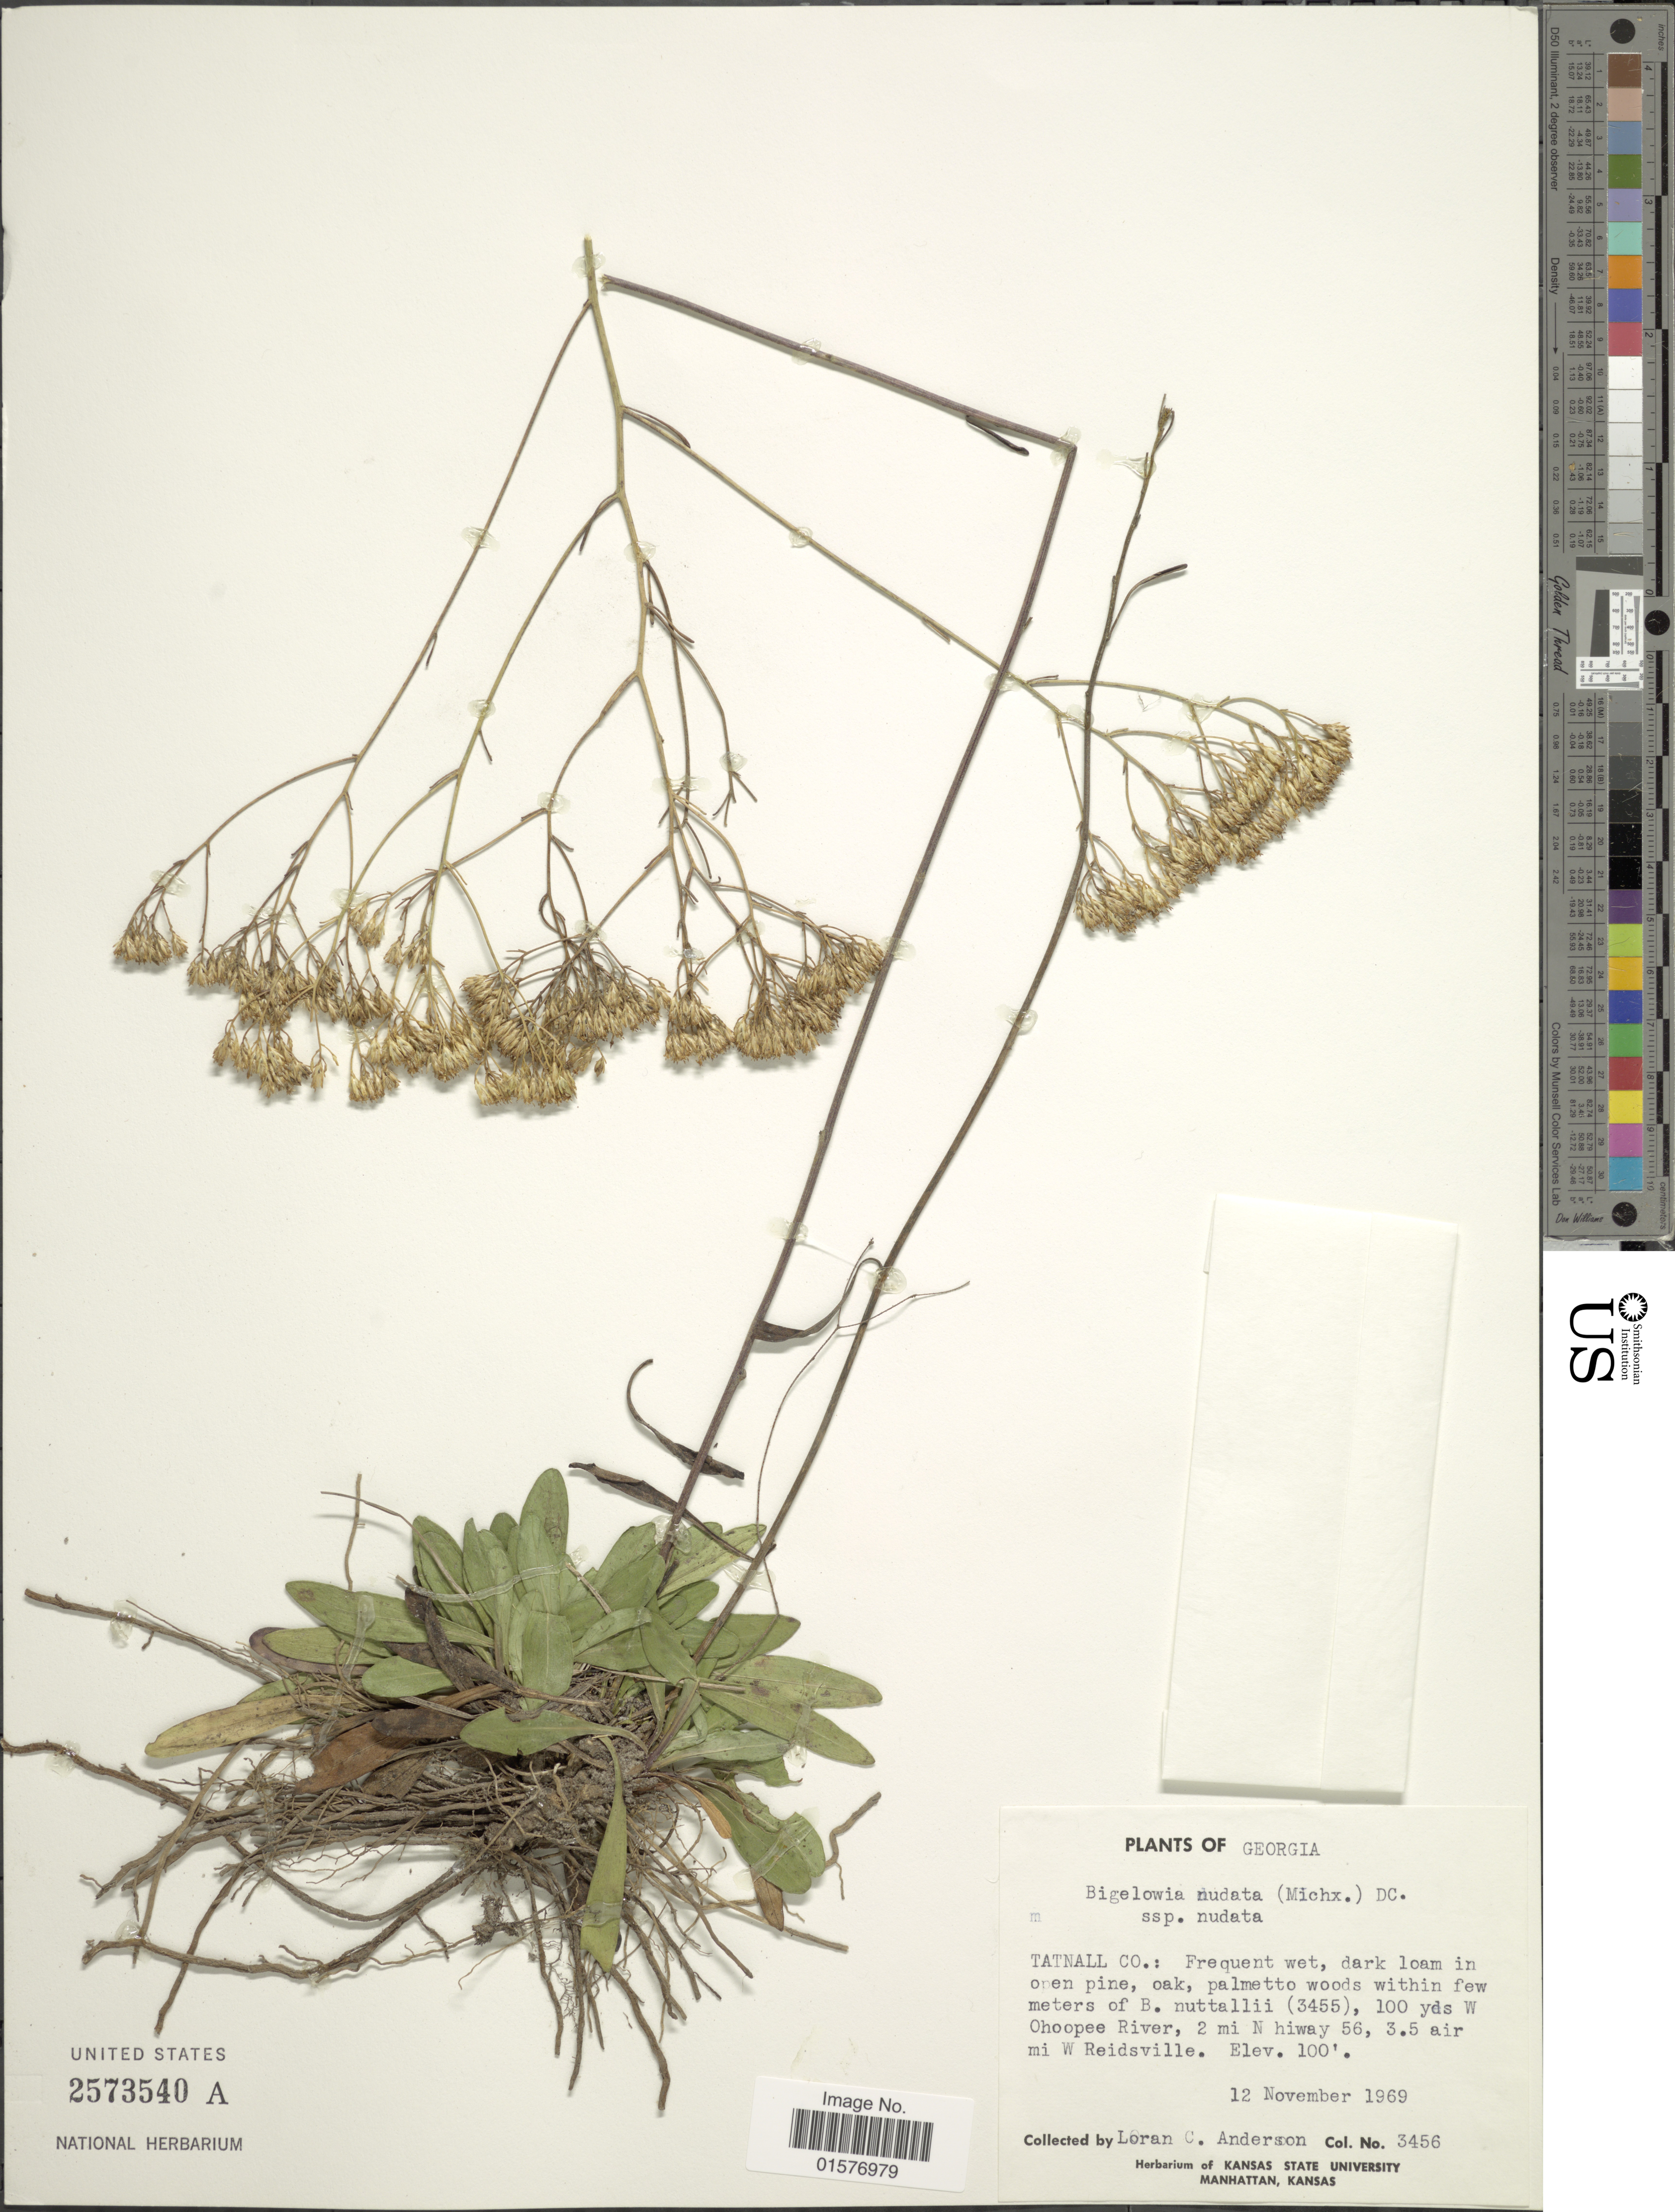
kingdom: Plantae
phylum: Tracheophyta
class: Magnoliopsida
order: Asterales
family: Asteraceae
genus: Bigelowia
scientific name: Bigelowia nudata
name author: (Michx.) DC.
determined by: Urbatsch, Lowell E., Curator (LSU), Louisiana State University (UNITED STATES)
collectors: L. C. Anderson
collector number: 3456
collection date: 1969-11-12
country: United States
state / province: Georgia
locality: Tatnall Co.: Frequent wet, dark loam in open pine, oak, palmetto woods within few meters of B. nuttallii (3455), 100 yds W Ohoopee River, 2 mi. N highway 56, 3.5 air mi W. Reidsville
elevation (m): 30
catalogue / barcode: US 2573540A